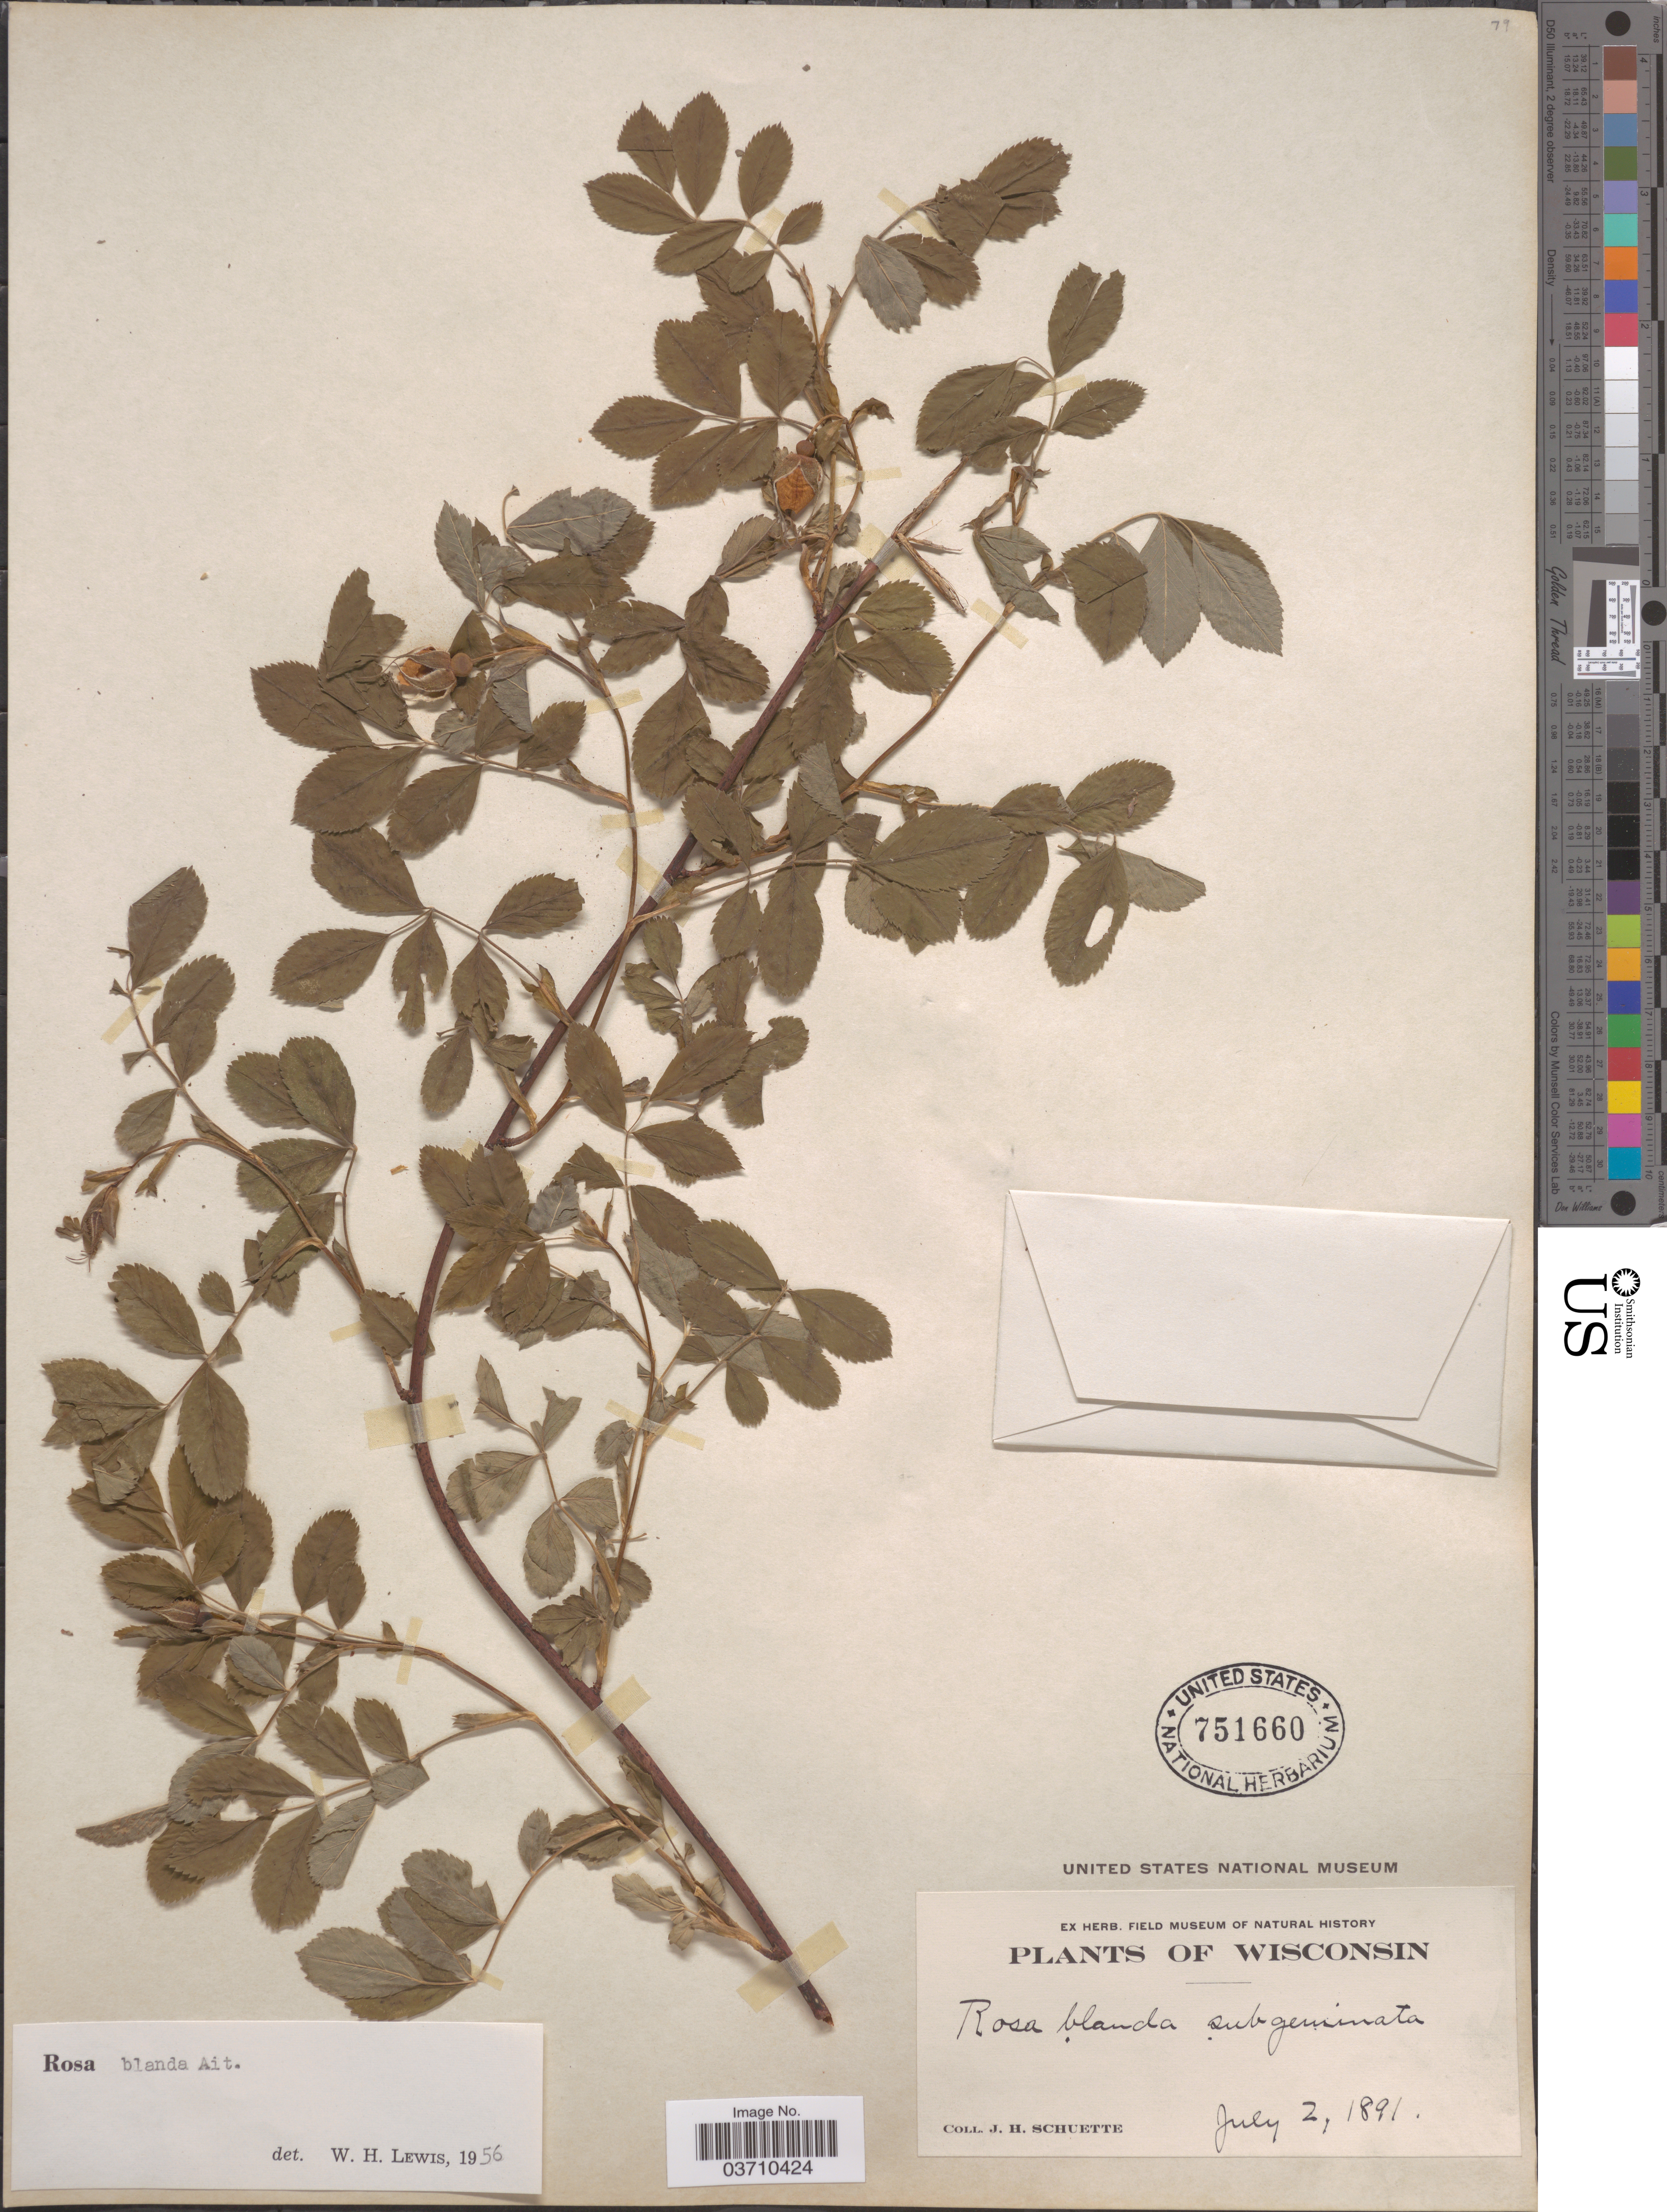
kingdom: Plantae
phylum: Tracheophyta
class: Magnoliopsida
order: Rosales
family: Rosaceae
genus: Rosa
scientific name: Rosa blanda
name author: Aiton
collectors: J. H. Schuette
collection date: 1891-07-02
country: United States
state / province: Wisconsin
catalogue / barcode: US 751660